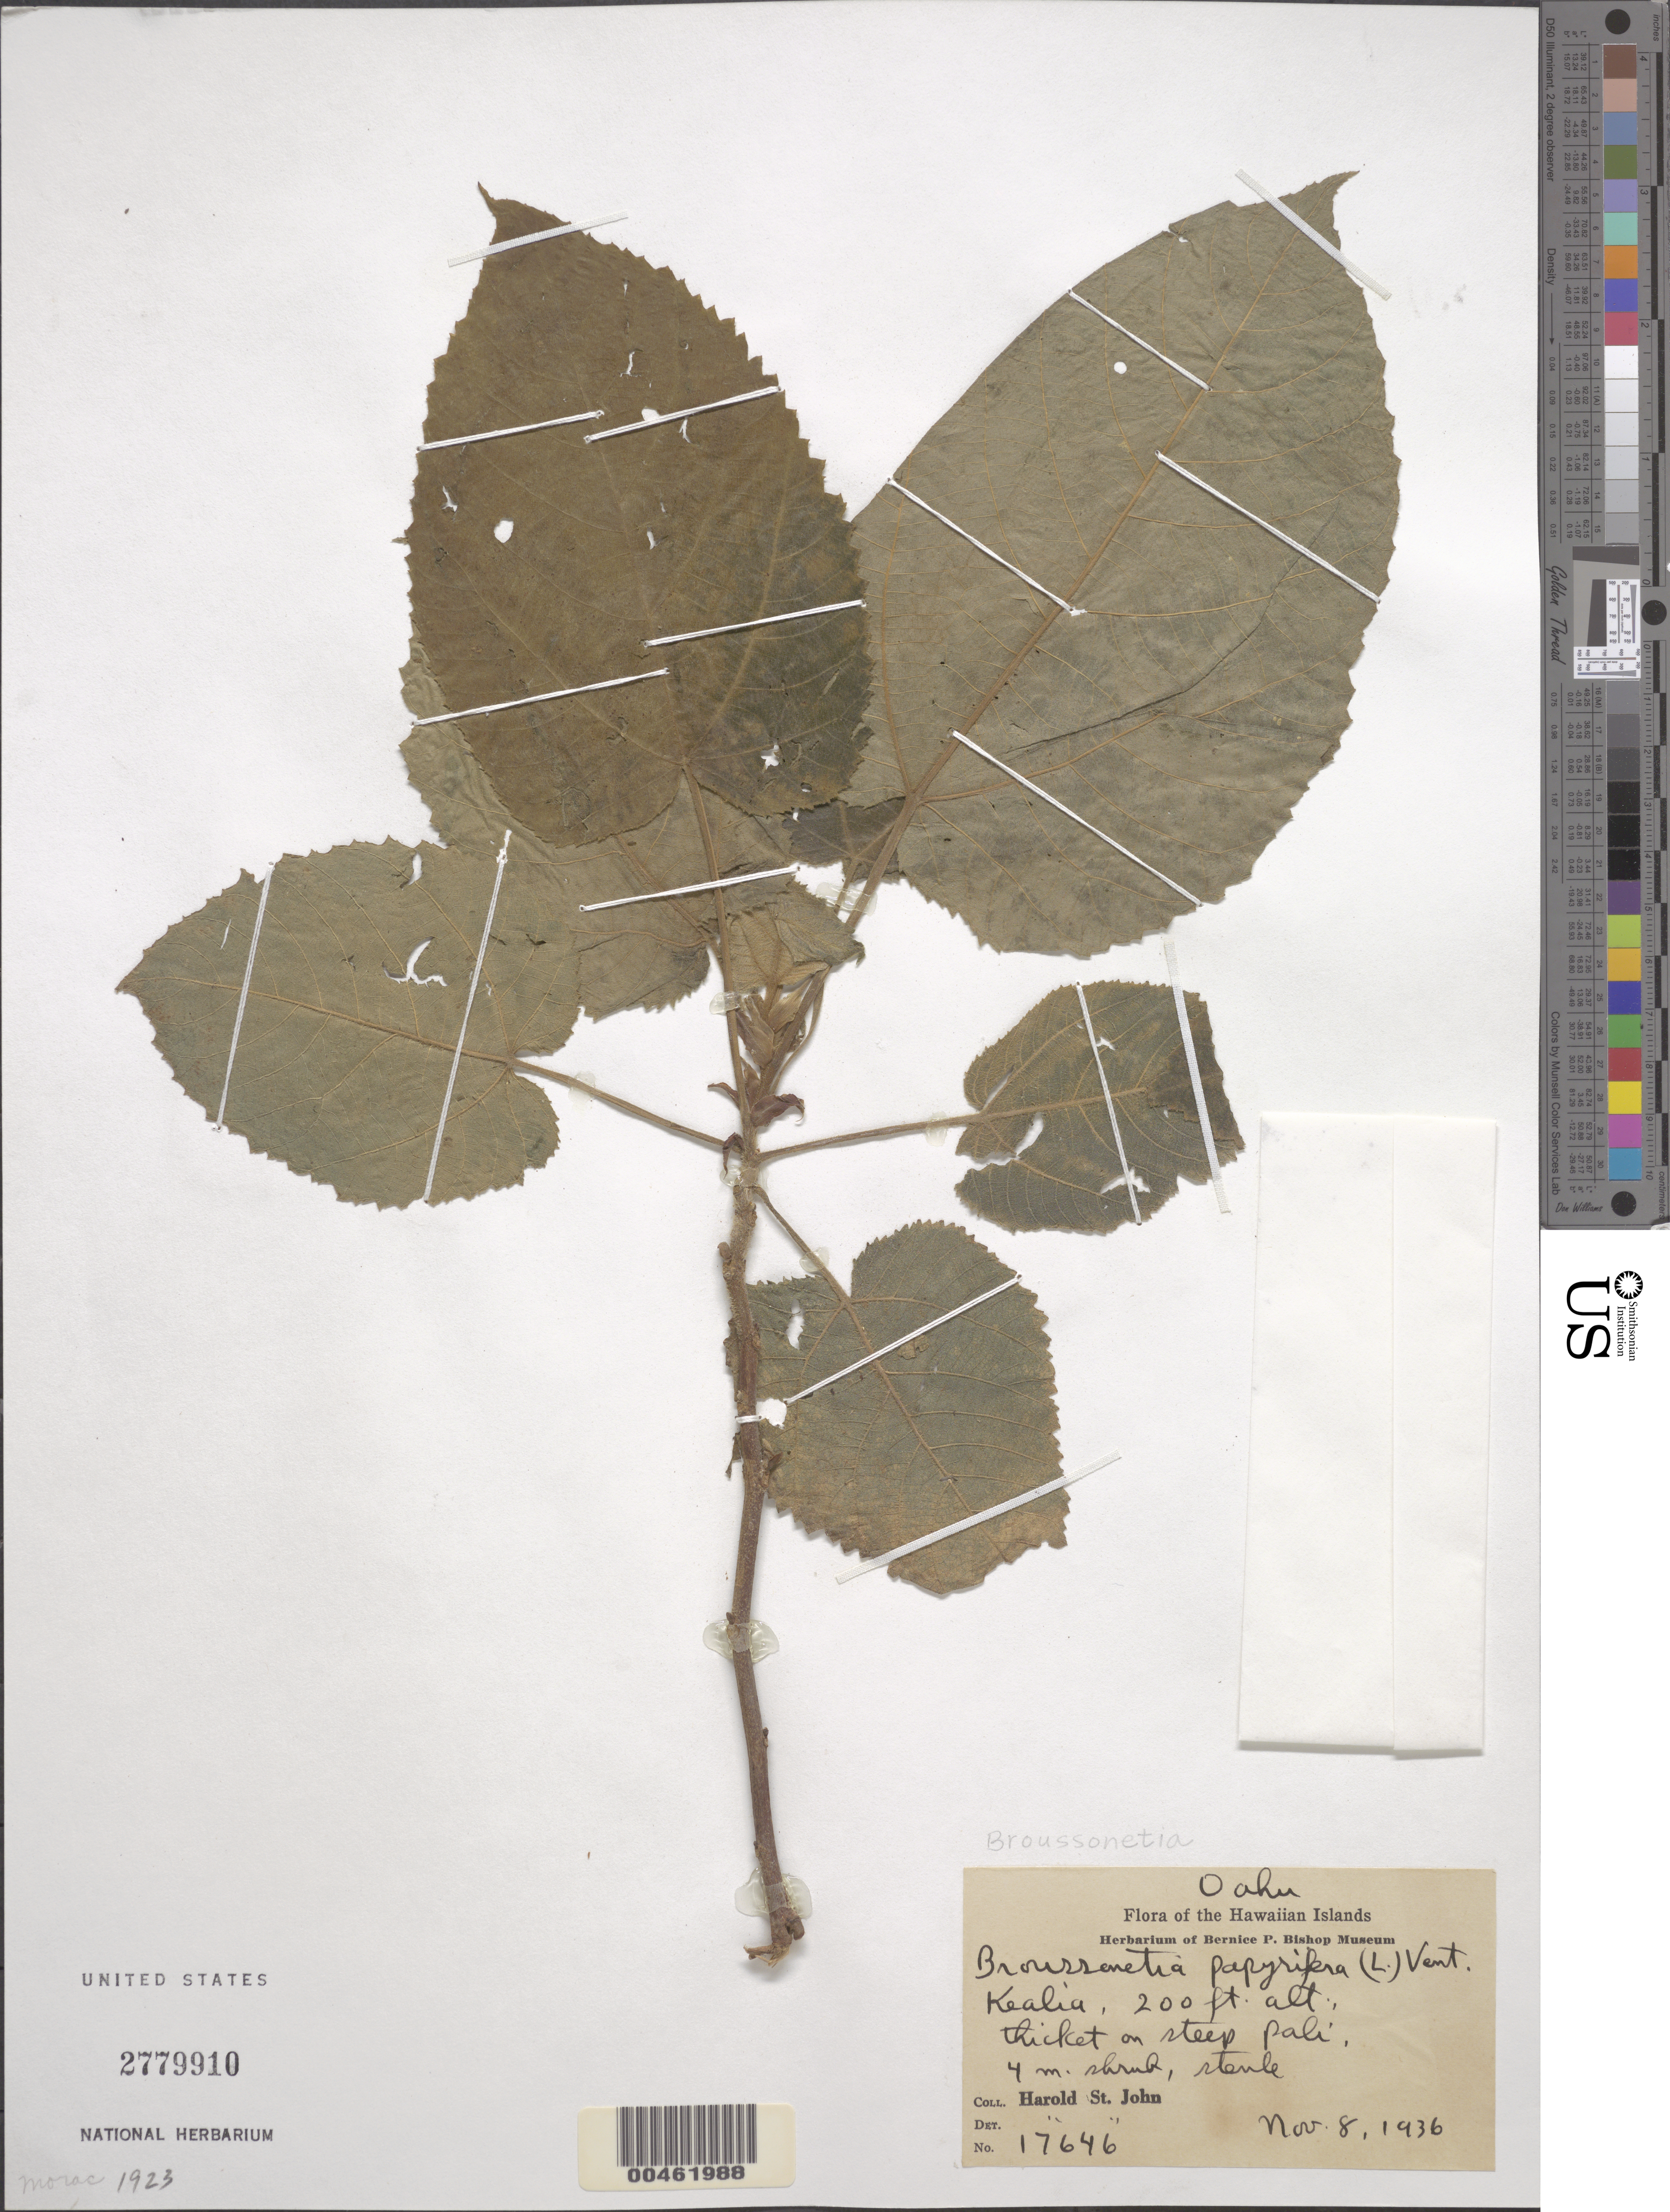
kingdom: Plantae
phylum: Tracheophyta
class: Magnoliopsida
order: Rosales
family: Moraceae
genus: Broussonetia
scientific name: Broussonetia papyrifera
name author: (L.) L'Hér. ex Vent.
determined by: St. John, H.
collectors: H. St. John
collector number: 17646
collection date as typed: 8 Nov 1936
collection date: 1936-11-08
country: United States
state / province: Hawaii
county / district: Honolulu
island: Oahu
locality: Kealia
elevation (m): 61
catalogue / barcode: US 2779910